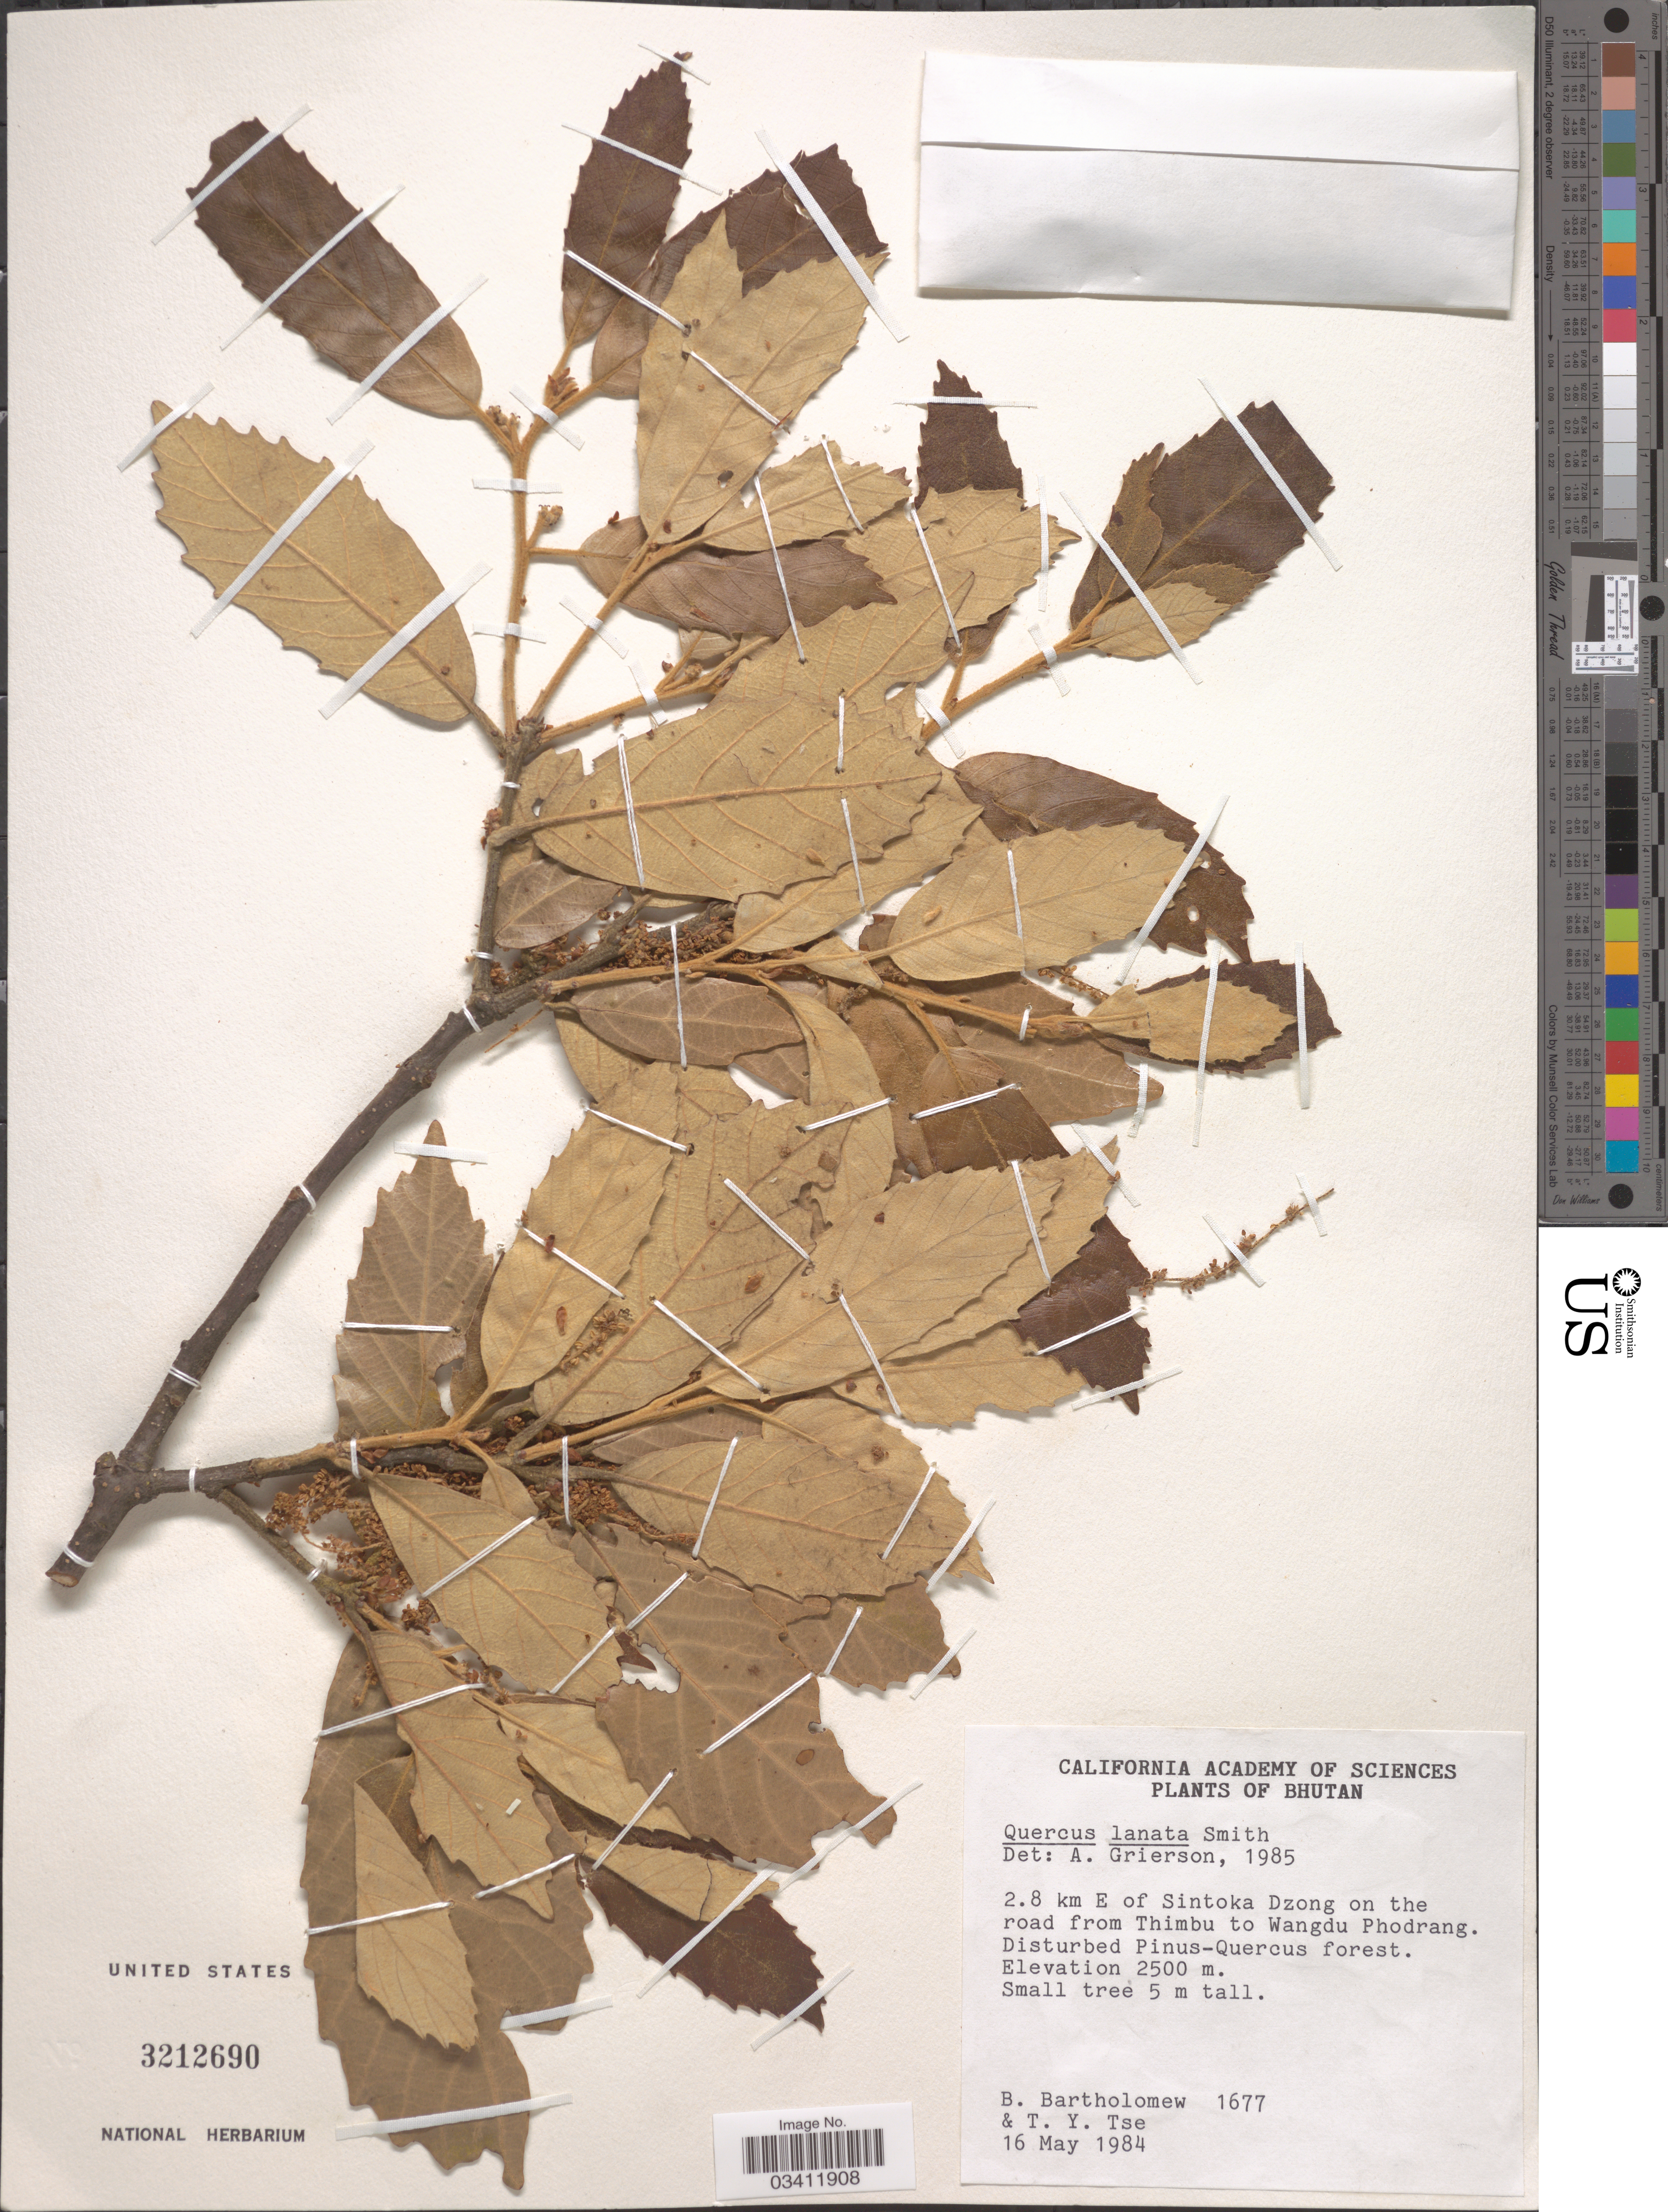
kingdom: Plantae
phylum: Tracheophyta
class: Magnoliopsida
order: Fagales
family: Fagaceae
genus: Quercus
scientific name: Quercus lanata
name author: Small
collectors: B. Bartholomew & T. Tse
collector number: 1677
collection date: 1984-05-16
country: Bhutan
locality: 2.8 km E of Sintoka Dzong on the road from Thimbu to Wangdu Phodrang.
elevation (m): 2500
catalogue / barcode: US 3212690